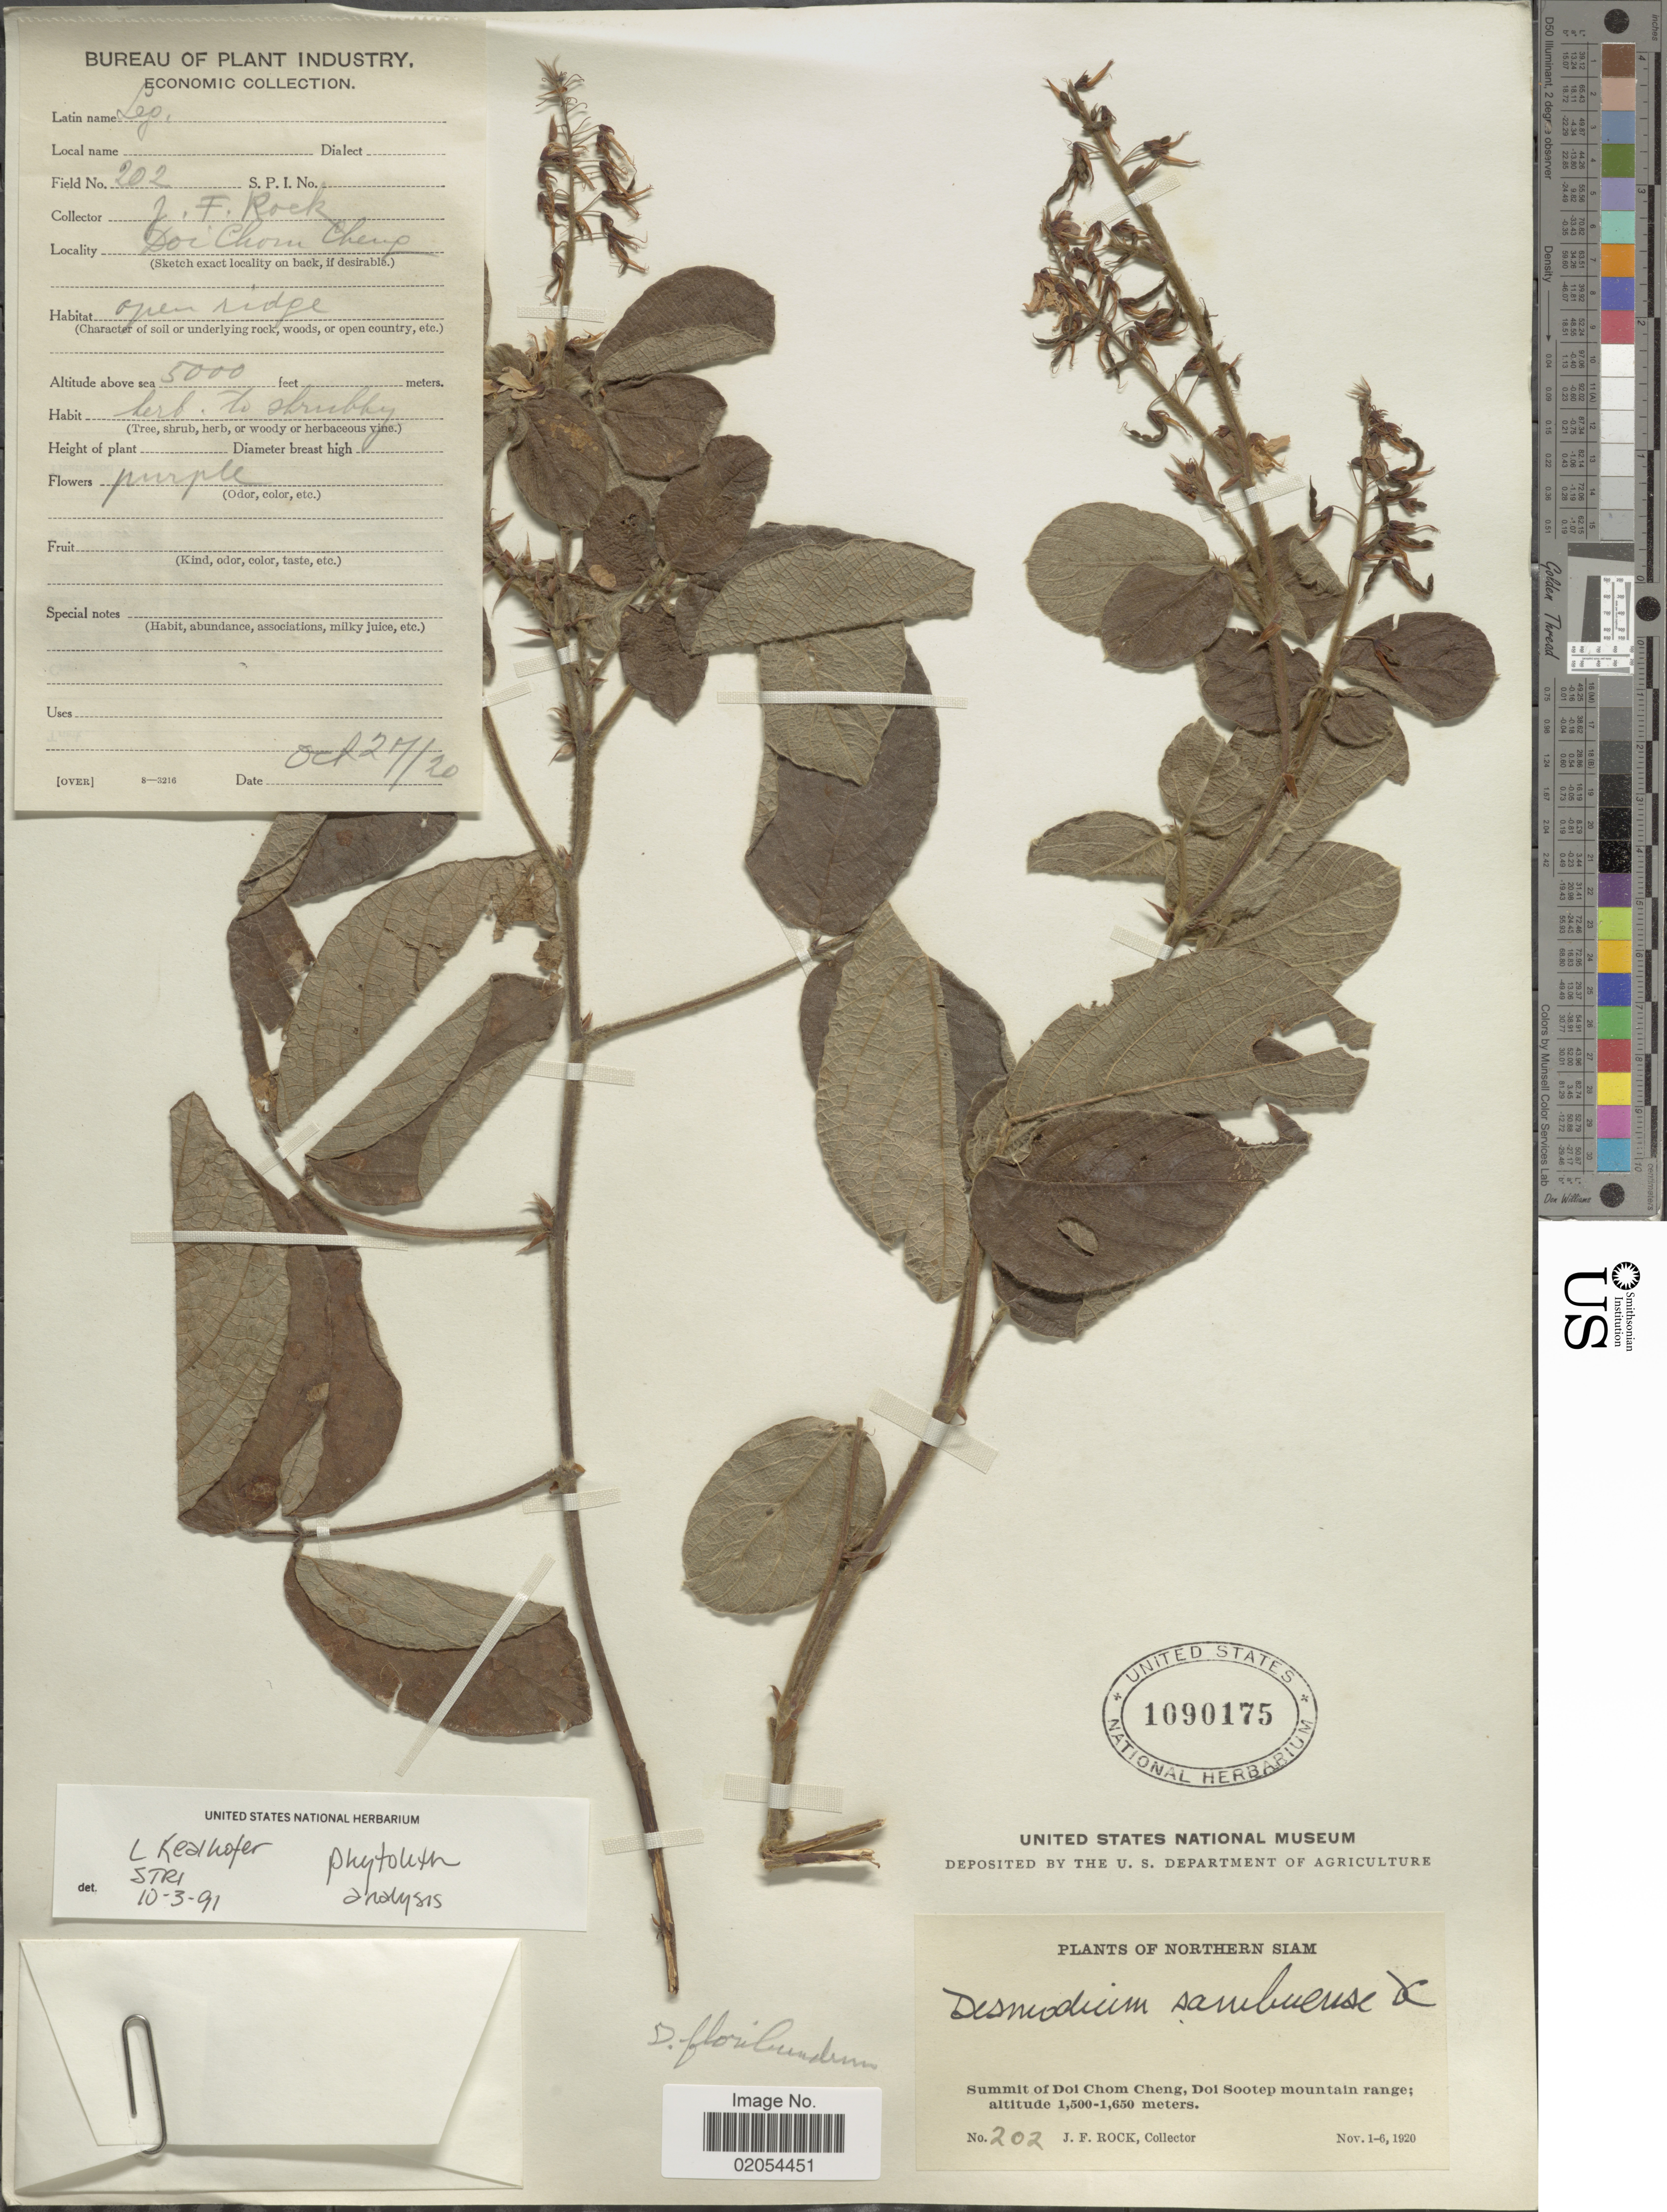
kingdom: Plantae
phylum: Tracheophyta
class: Magnoliopsida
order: Fabales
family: Fabaceae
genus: Ototropis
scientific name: Ototropis multiflora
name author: (DC.) H. Ohashi & K. Ohashi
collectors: J. Rock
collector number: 202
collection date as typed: Transcribed d/m/y: 27/10/20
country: Thailand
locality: Northern Siam, Summit of Doi Chom Cheng, Doi Sootep mountain range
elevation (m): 1524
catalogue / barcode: US 1090175